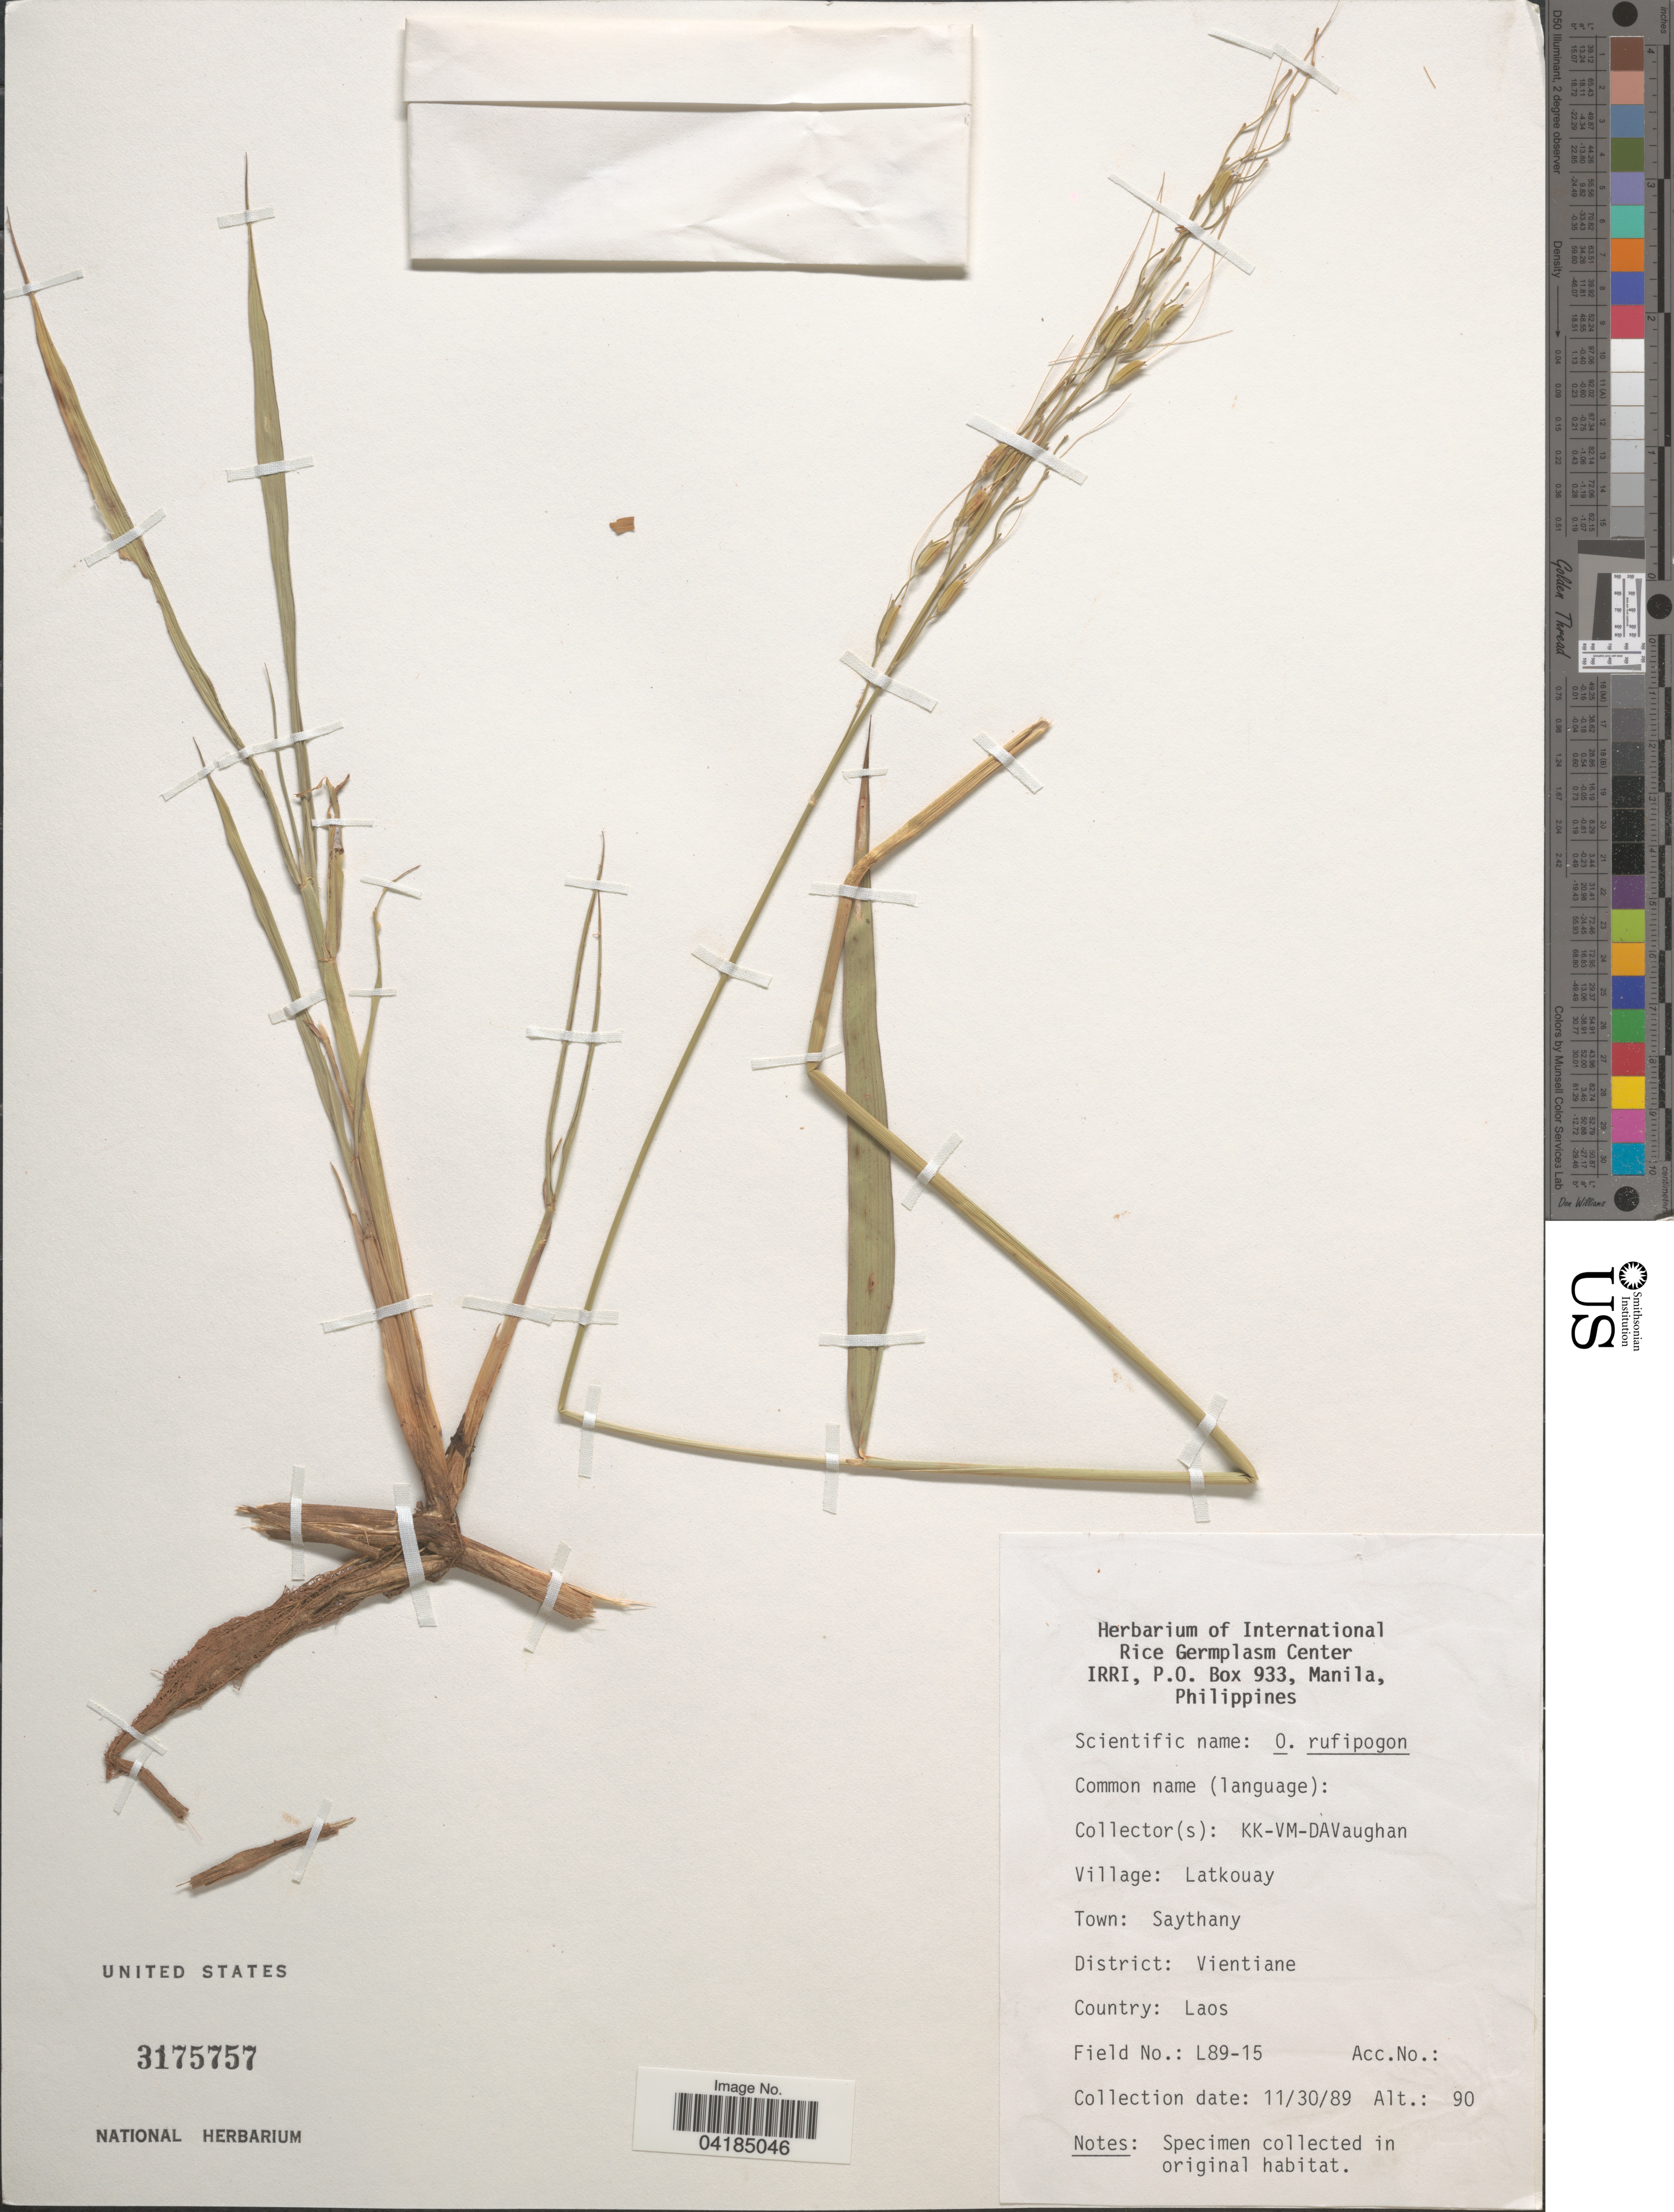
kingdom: Plantae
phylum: Tracheophyta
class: Liliopsida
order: Poales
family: Poaceae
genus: Oryza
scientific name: Oryza rufipogon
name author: Griffith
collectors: K. K., V. M. & D. Vaughan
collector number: L89-15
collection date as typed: Transcribed d/m/y: 30/11/89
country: Laos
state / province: Viangchan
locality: Village: Latkouay. Town: Saythani. District: Vientiane.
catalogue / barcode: US 3175757